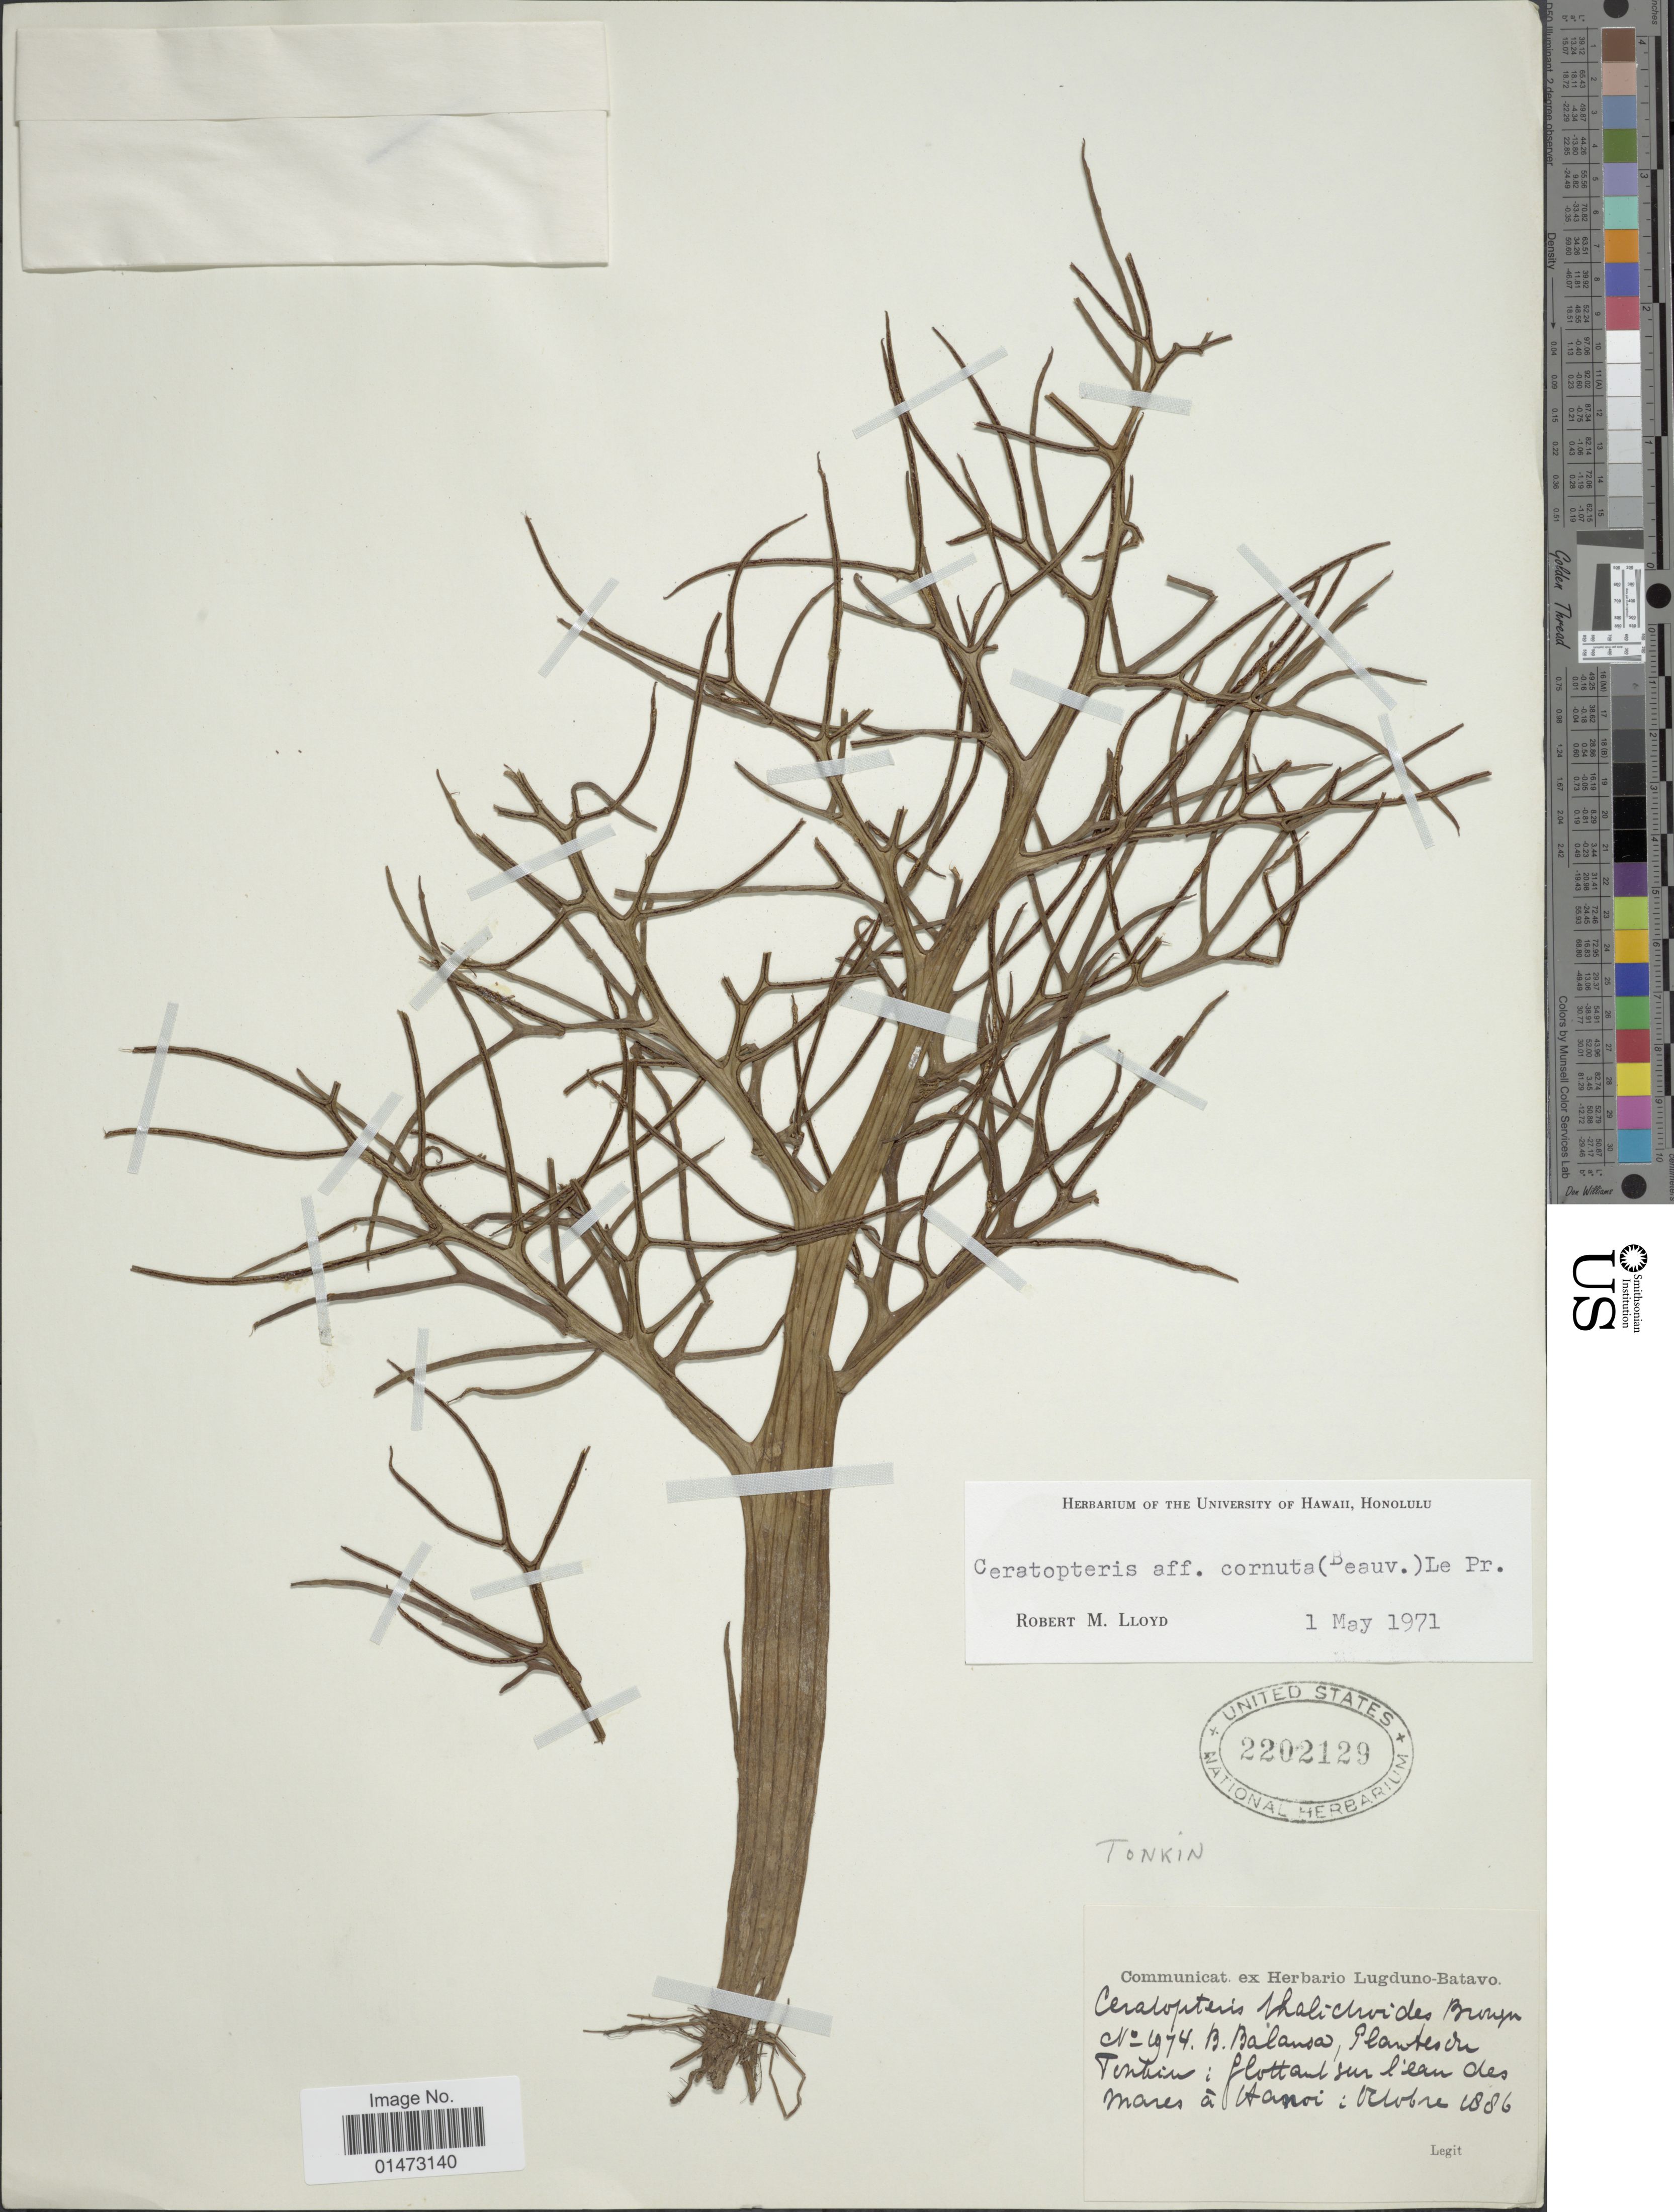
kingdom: Plantae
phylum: Tracheophyta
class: Polypodiopsida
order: Polypodiales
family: Pteridaceae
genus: Ceratopteris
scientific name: Ceratopteris cornuta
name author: (P. Beauv.) Le Prieur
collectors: B. Balansa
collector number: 1974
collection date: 1886-10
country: Vietnam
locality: Tonkin: flottant sur l'ean des Mares à Hanoi.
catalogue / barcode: US 2202129